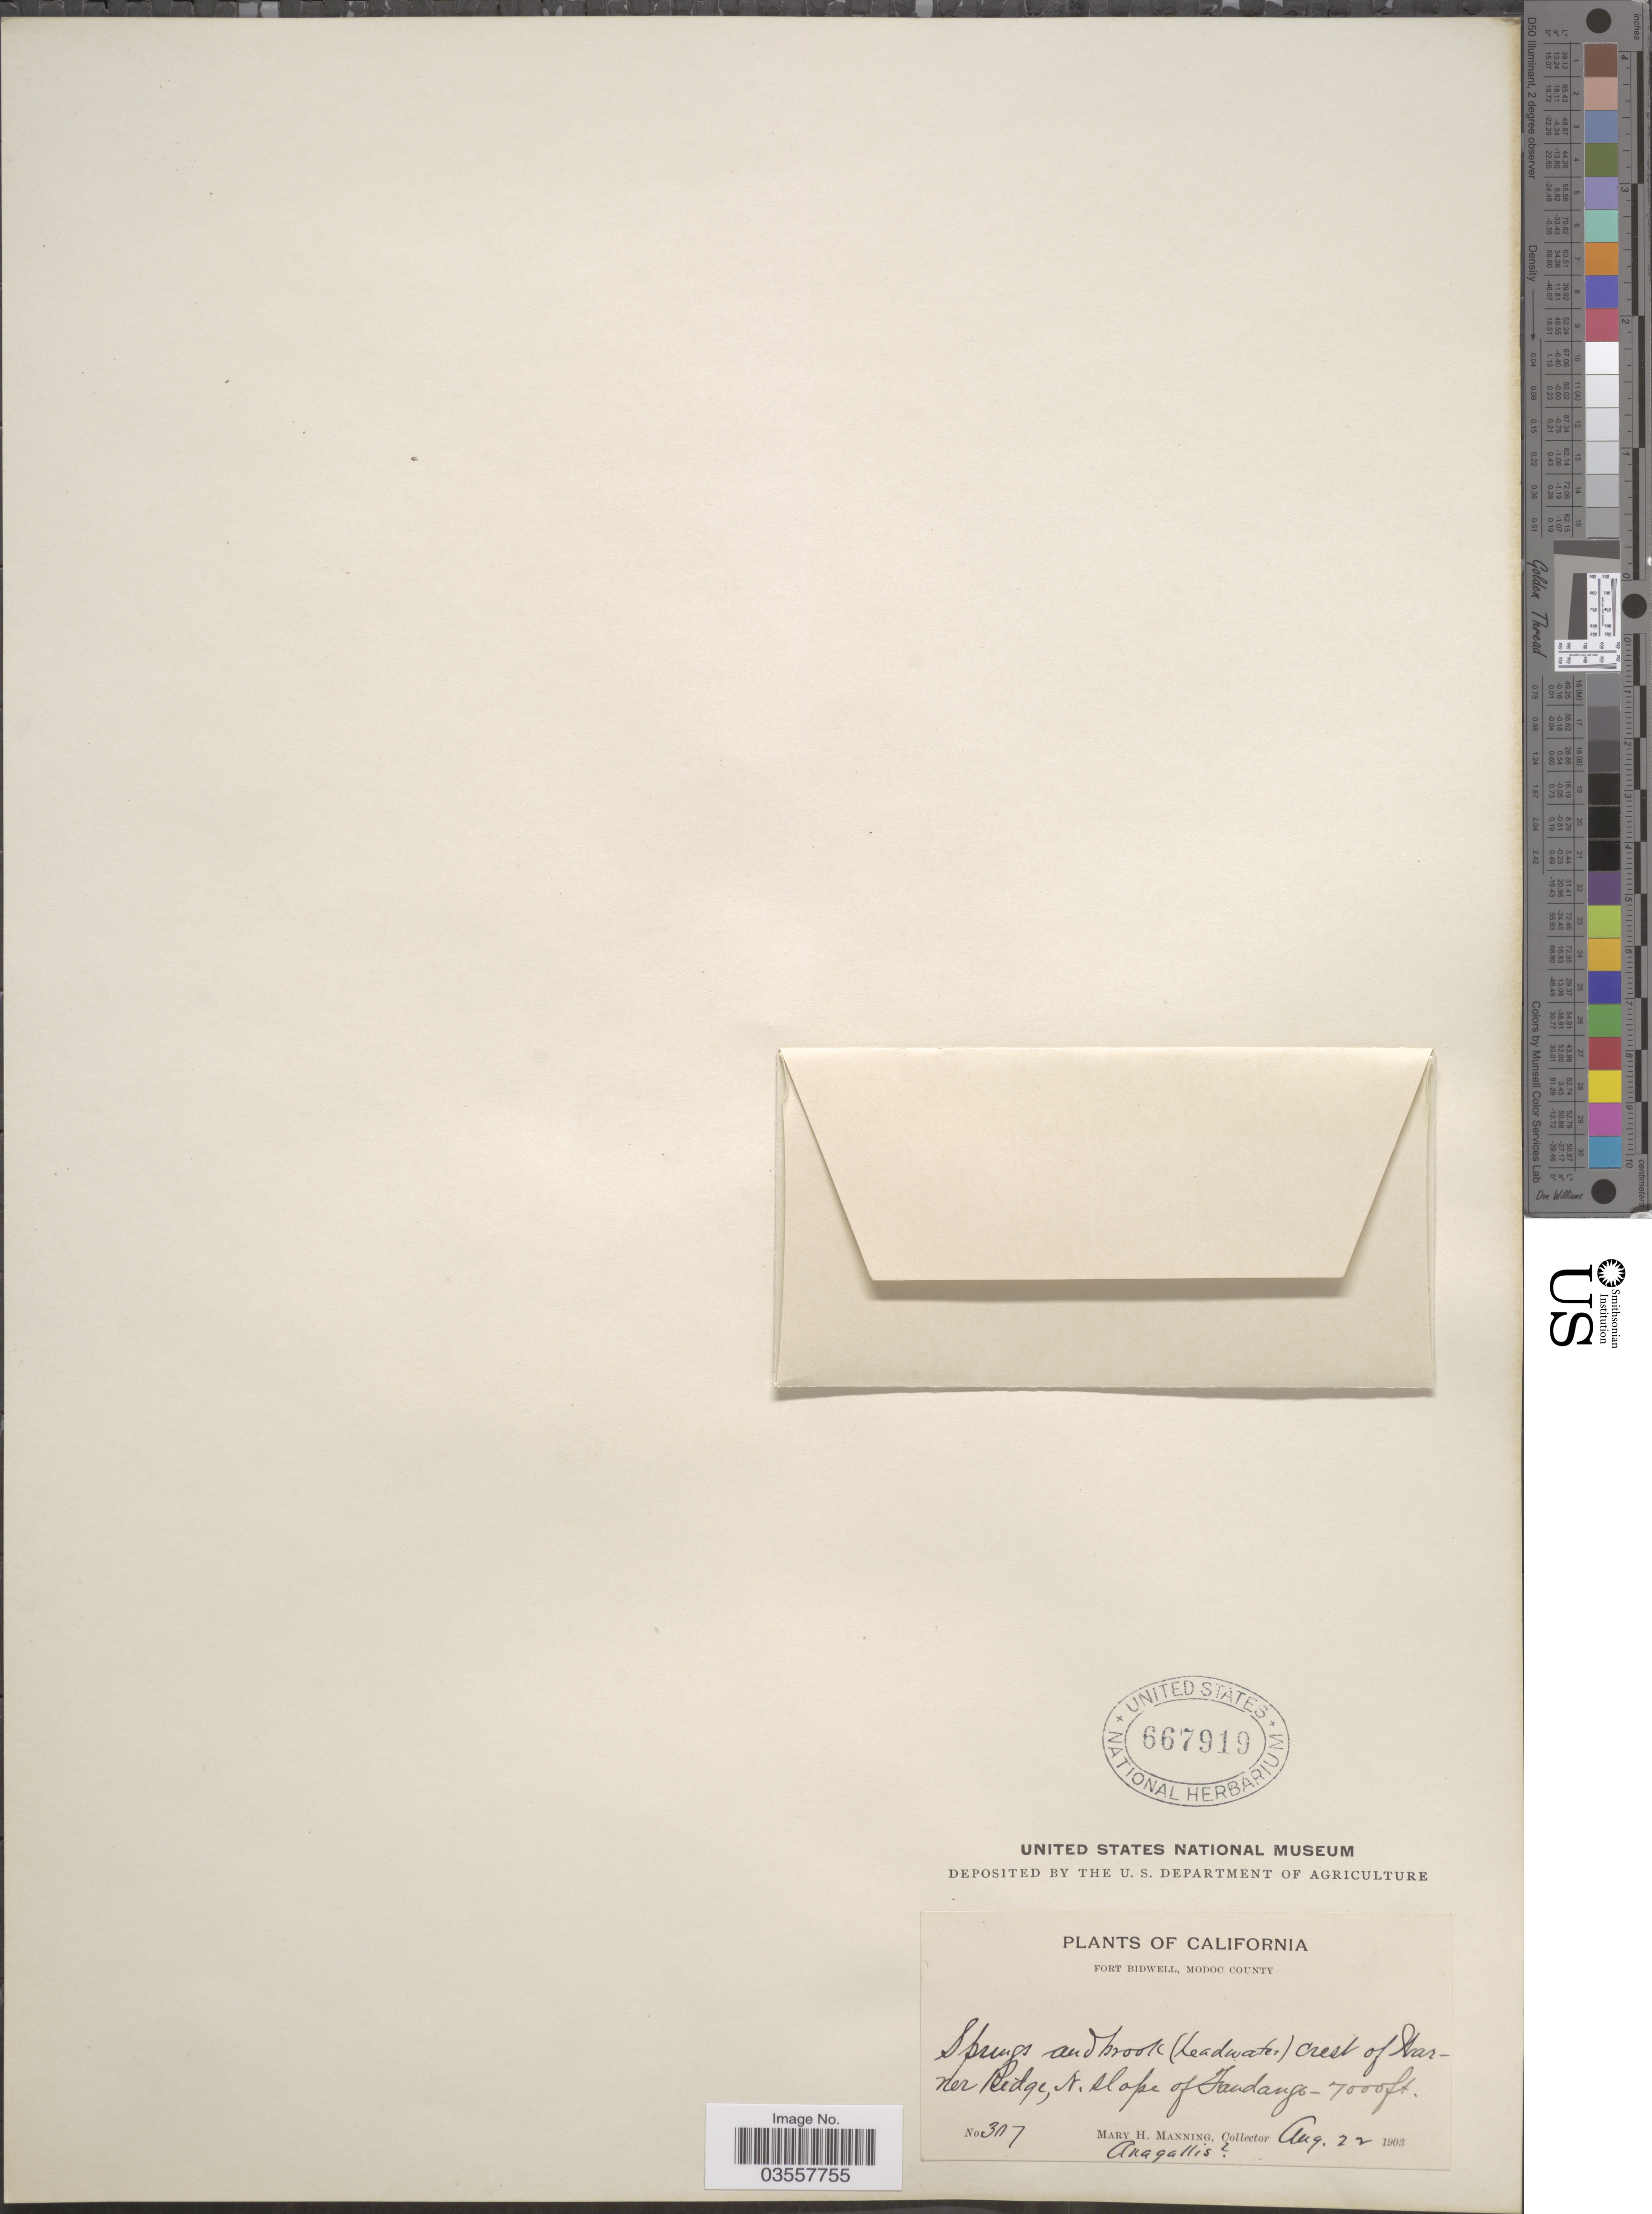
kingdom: Plantae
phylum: Tracheophyta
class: Magnoliopsida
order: Caryophyllales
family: Caryophyllaceae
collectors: M. Manning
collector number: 307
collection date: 1903-08-22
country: United States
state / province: California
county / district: Modoc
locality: Fort Bidwell, Modoc County. Springs and brook (headwater) Crest of Warner Ridge, N. slope of Fandango.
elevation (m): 2134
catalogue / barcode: US 667919